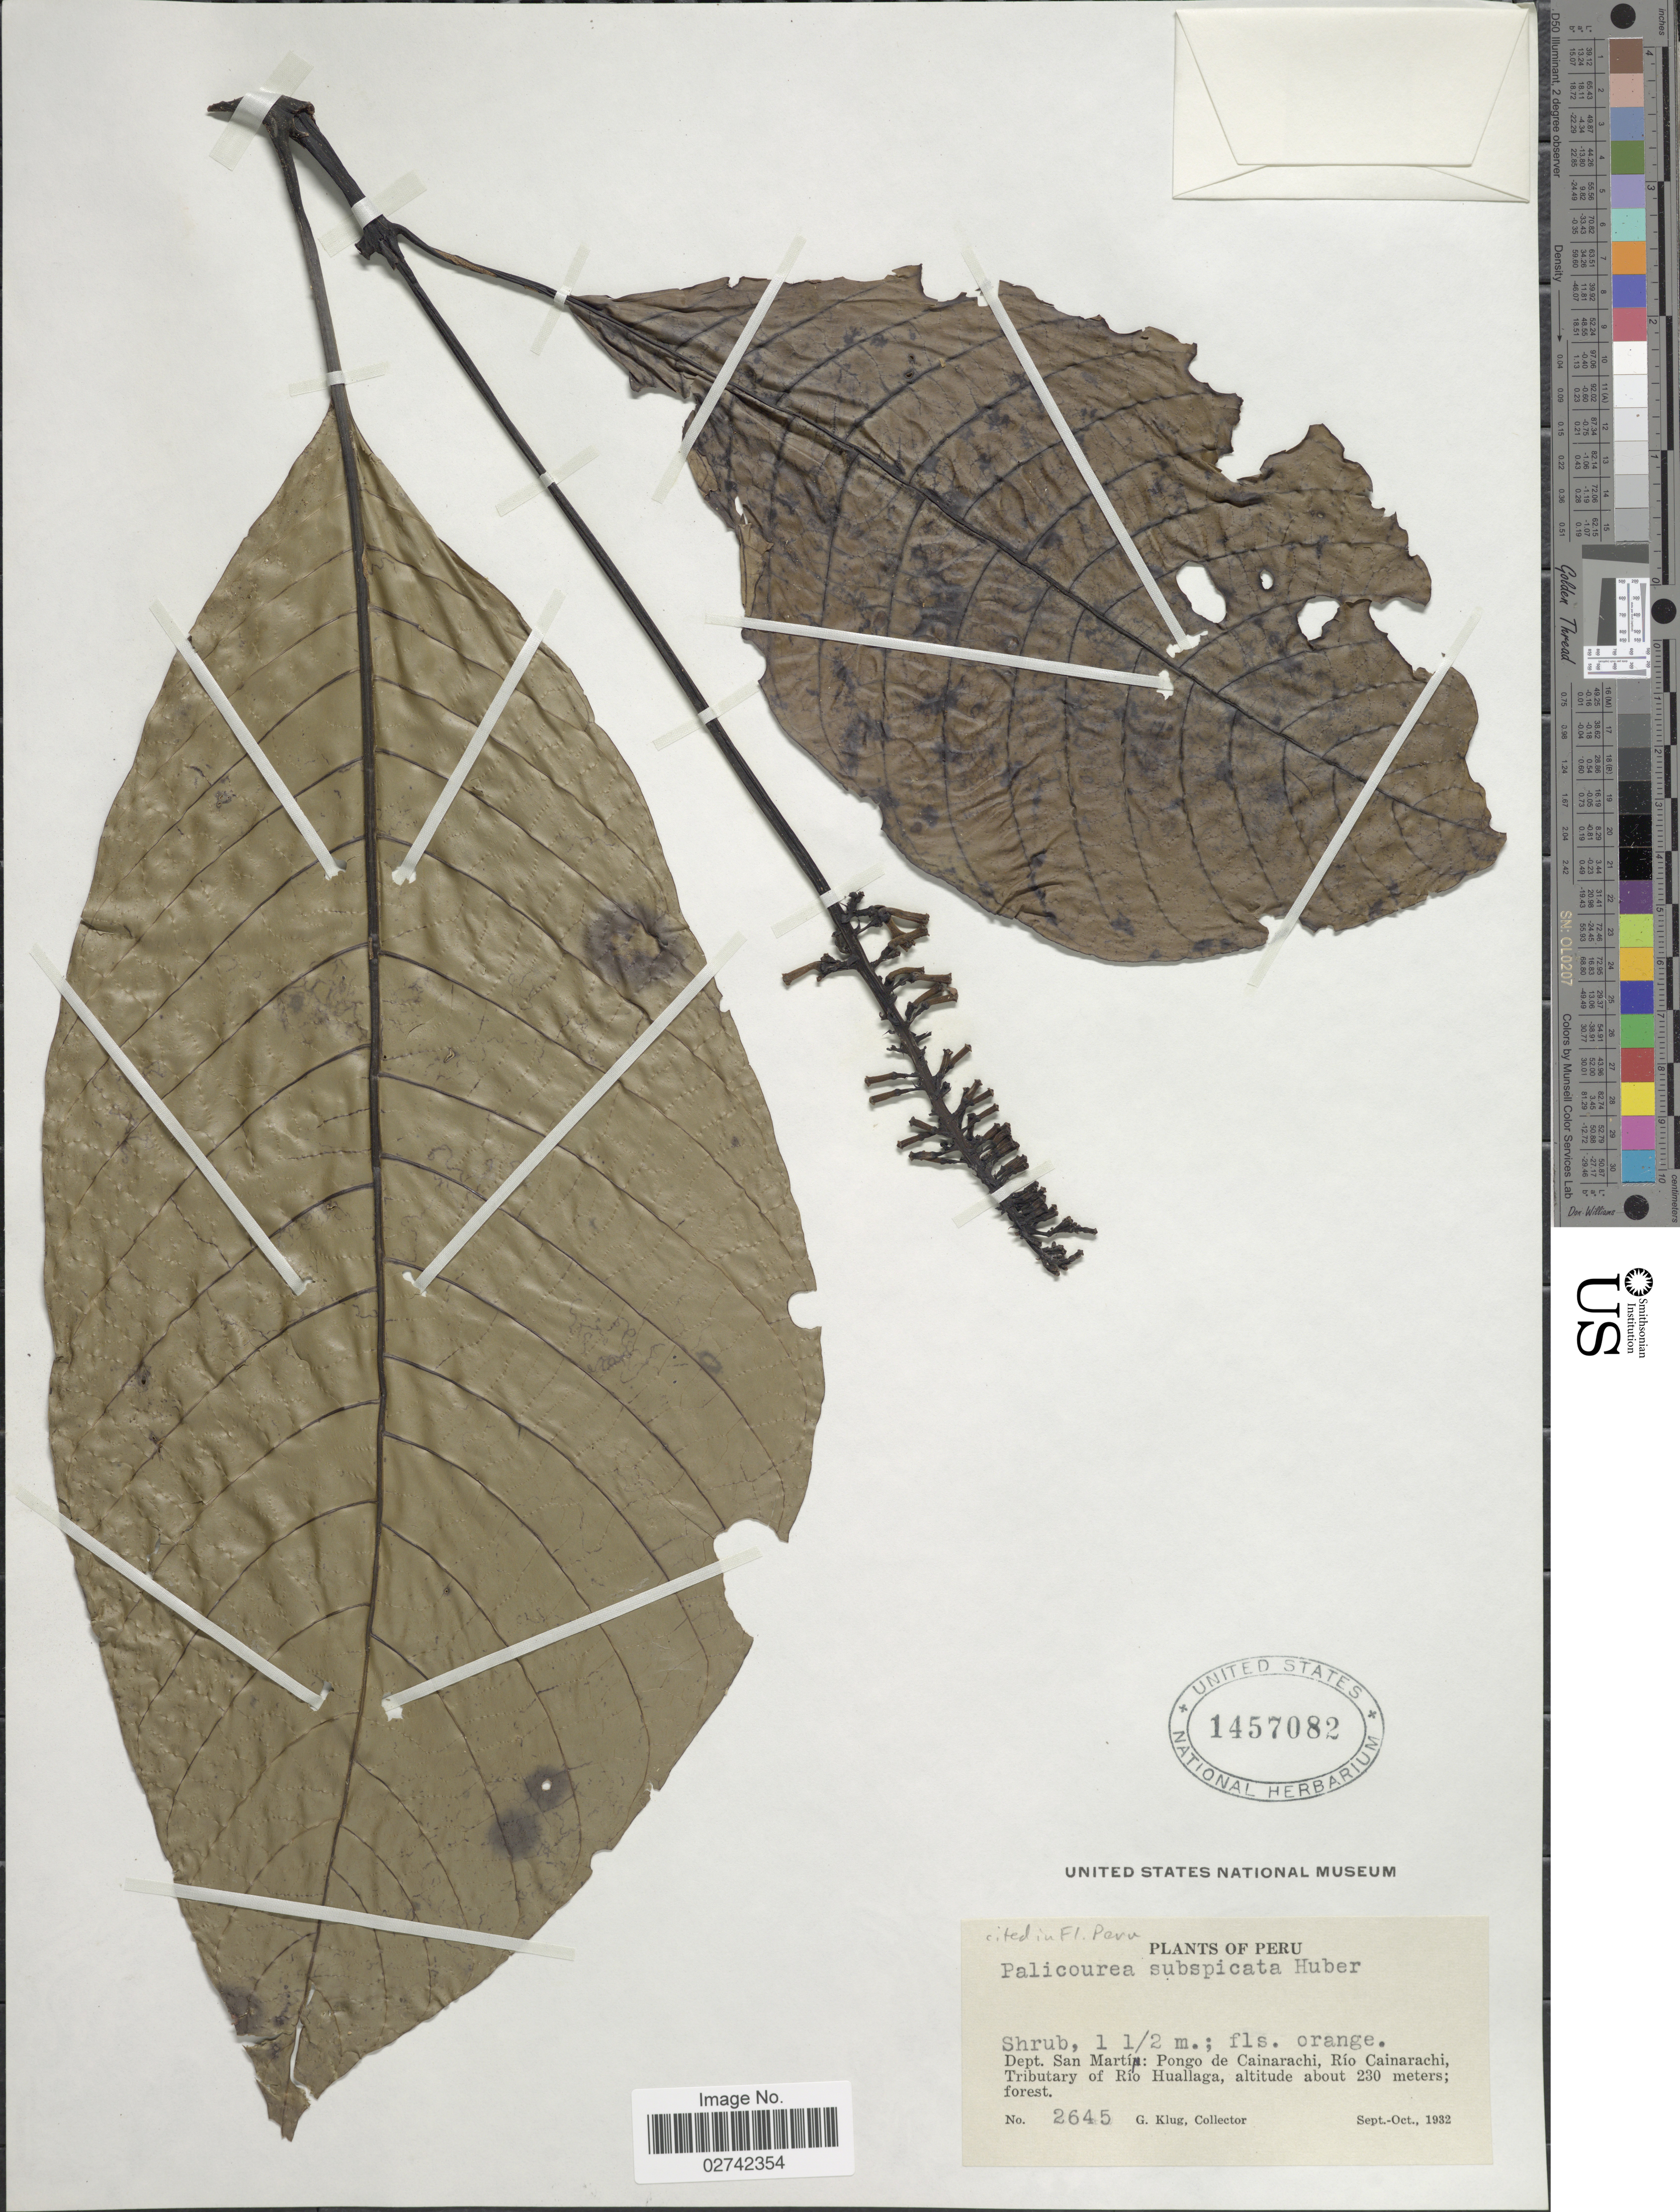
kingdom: Plantae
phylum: Tracheophyta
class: Magnoliopsida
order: Gentianales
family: Rubiaceae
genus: Palicourea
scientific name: Palicourea subspicata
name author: Huber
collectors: G. Klug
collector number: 2645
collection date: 1932-09/1932-10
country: Peru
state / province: San Martín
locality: Pongo de Cainarachi, Rio Cainarachi, Tributary of Rio Huallaga.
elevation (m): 230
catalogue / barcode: US 1457082